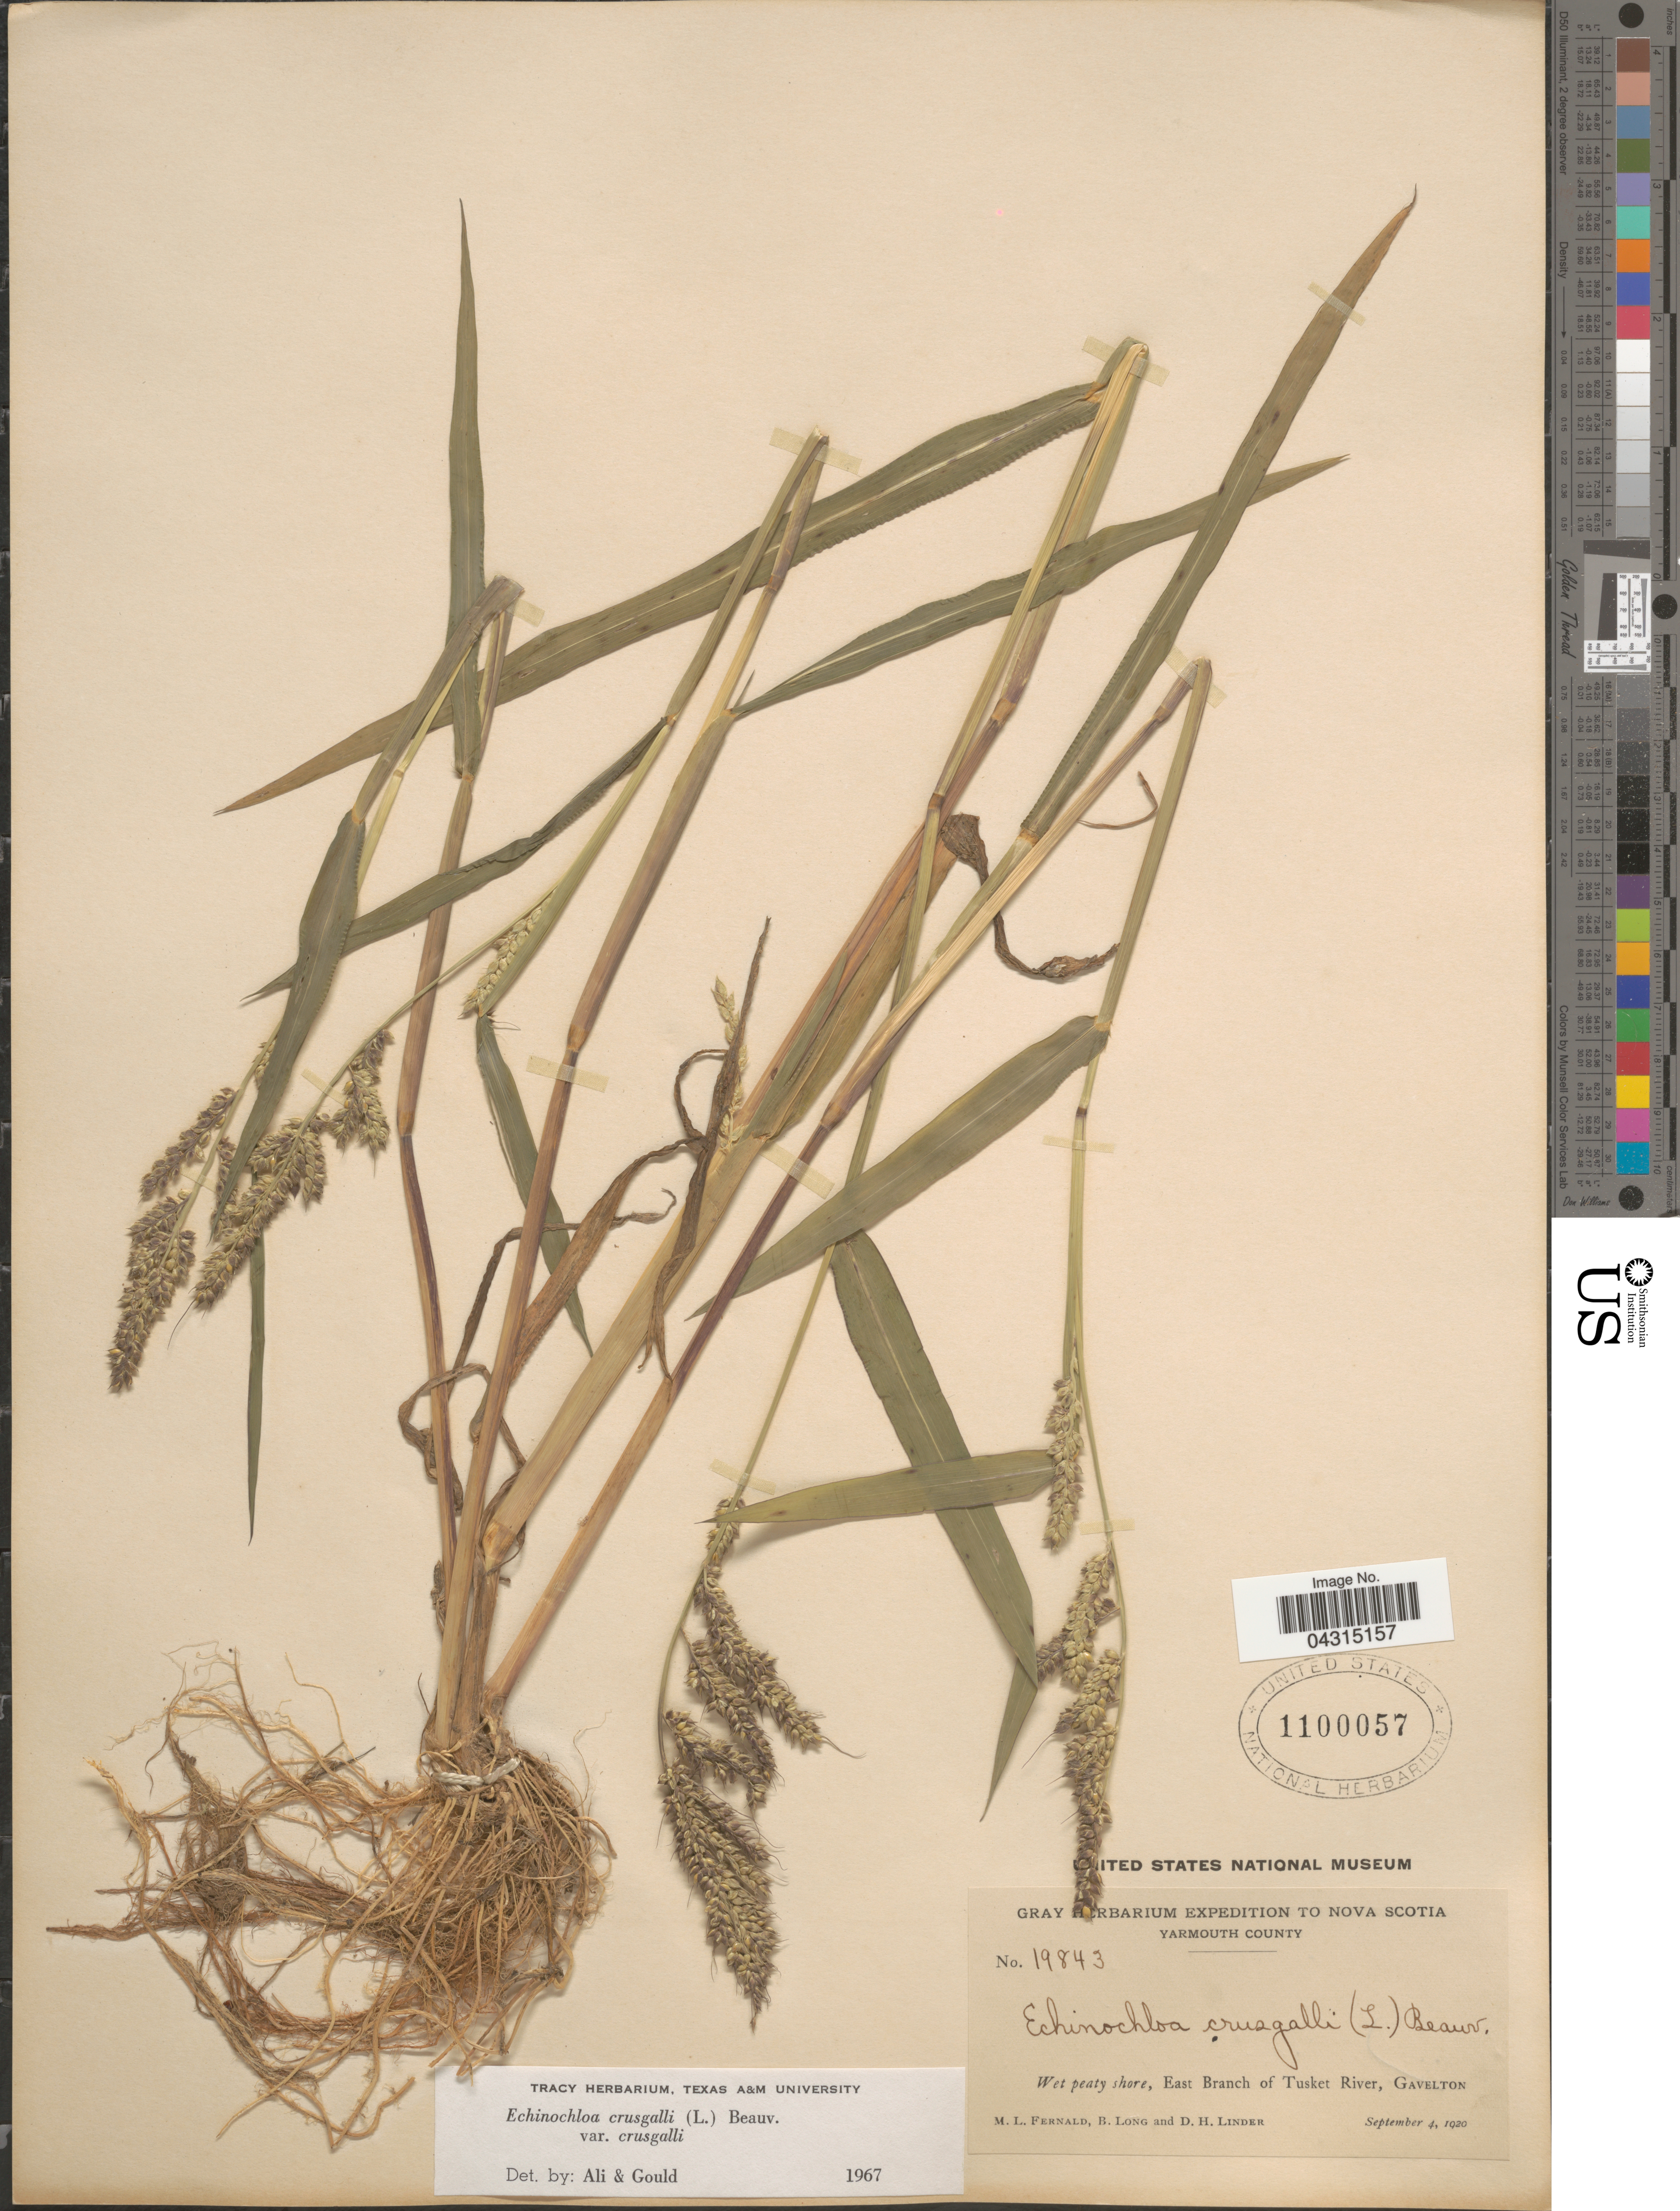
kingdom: Plantae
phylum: Tracheophyta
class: Liliopsida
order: Poales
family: Poaceae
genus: Echinochloa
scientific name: Echinochloa crus-galli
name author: (L.) P. Beauv.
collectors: M. L. Fernald, B. Long & D. Linder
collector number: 19843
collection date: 1920-09-04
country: Canada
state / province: Nova Scotia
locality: Gray Herbarium Expedition to Nova Scotia. Yarmouth County. Wet peaty shore, East Branch of Tusket River, Gavelton.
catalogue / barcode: US 1100057